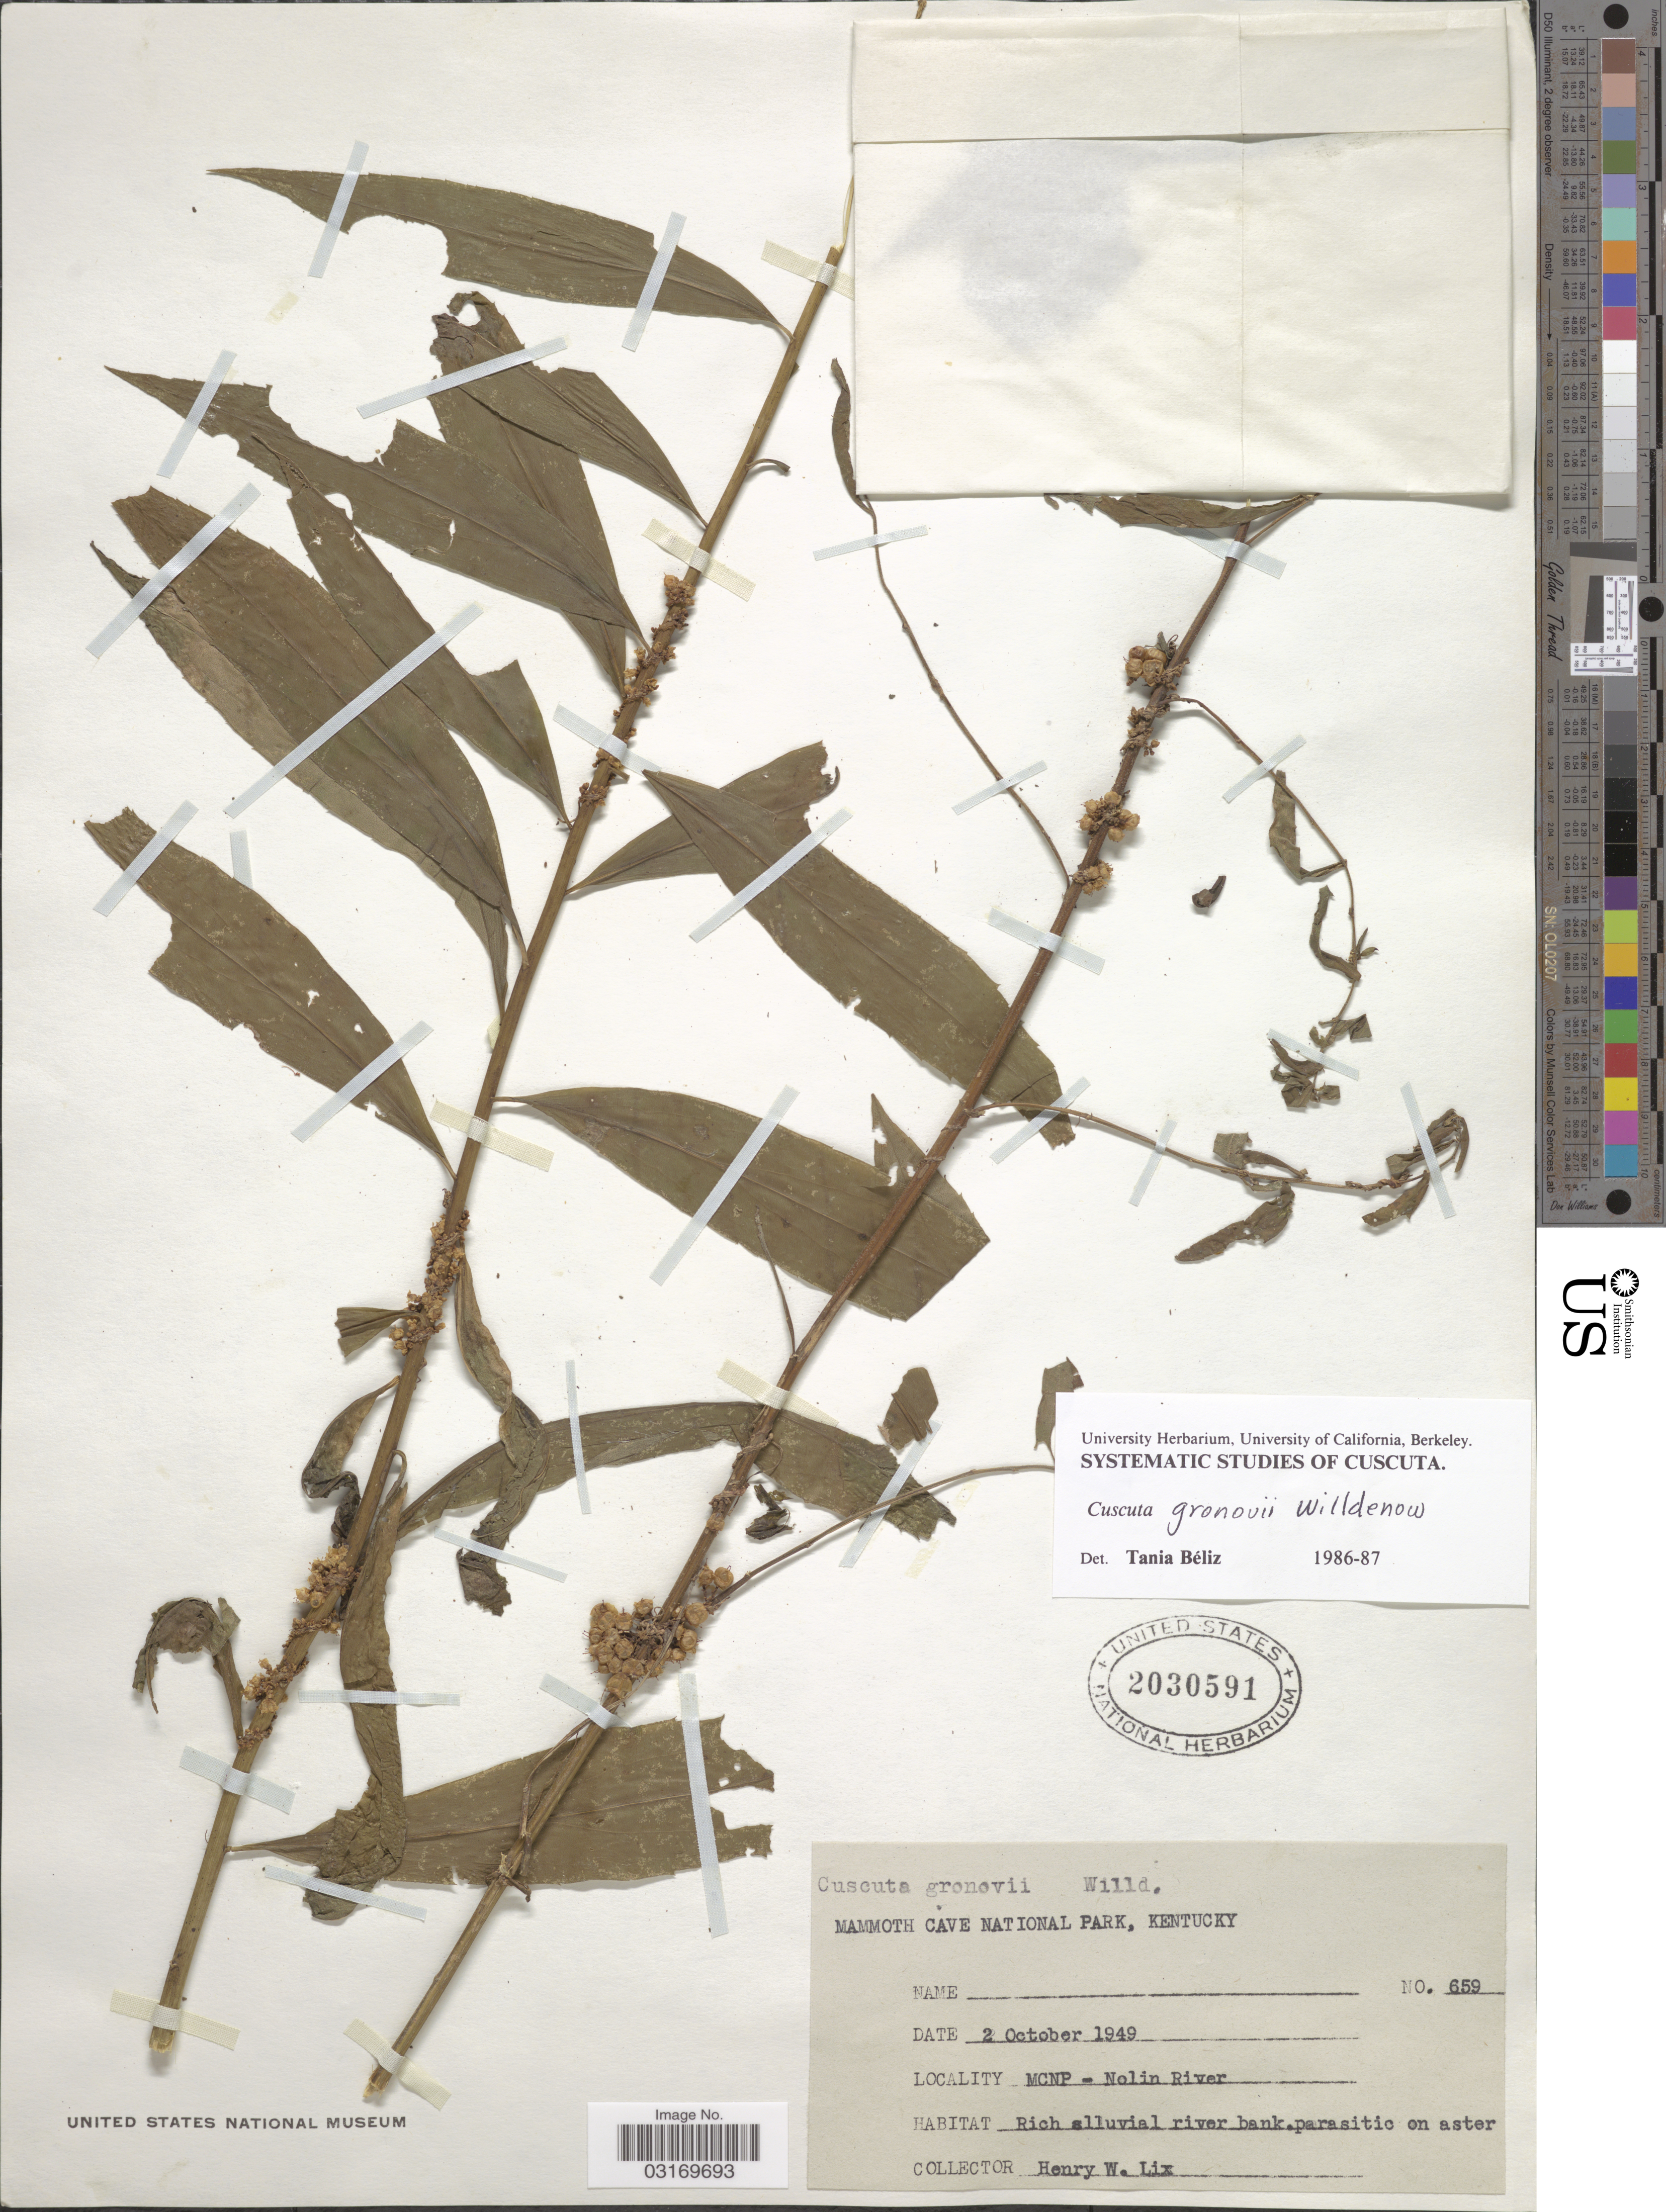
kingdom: Plantae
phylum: Tracheophyta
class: Magnoliopsida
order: Solanales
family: Convolvulaceae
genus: Cuscuta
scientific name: Cuscuta gronovii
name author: Willd. ex Schult.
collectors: H. W. Lix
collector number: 659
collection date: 1949-10-02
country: United States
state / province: Kentucky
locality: Mammoth Cave National Park. MCNP - Nolin River.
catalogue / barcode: US 2030591